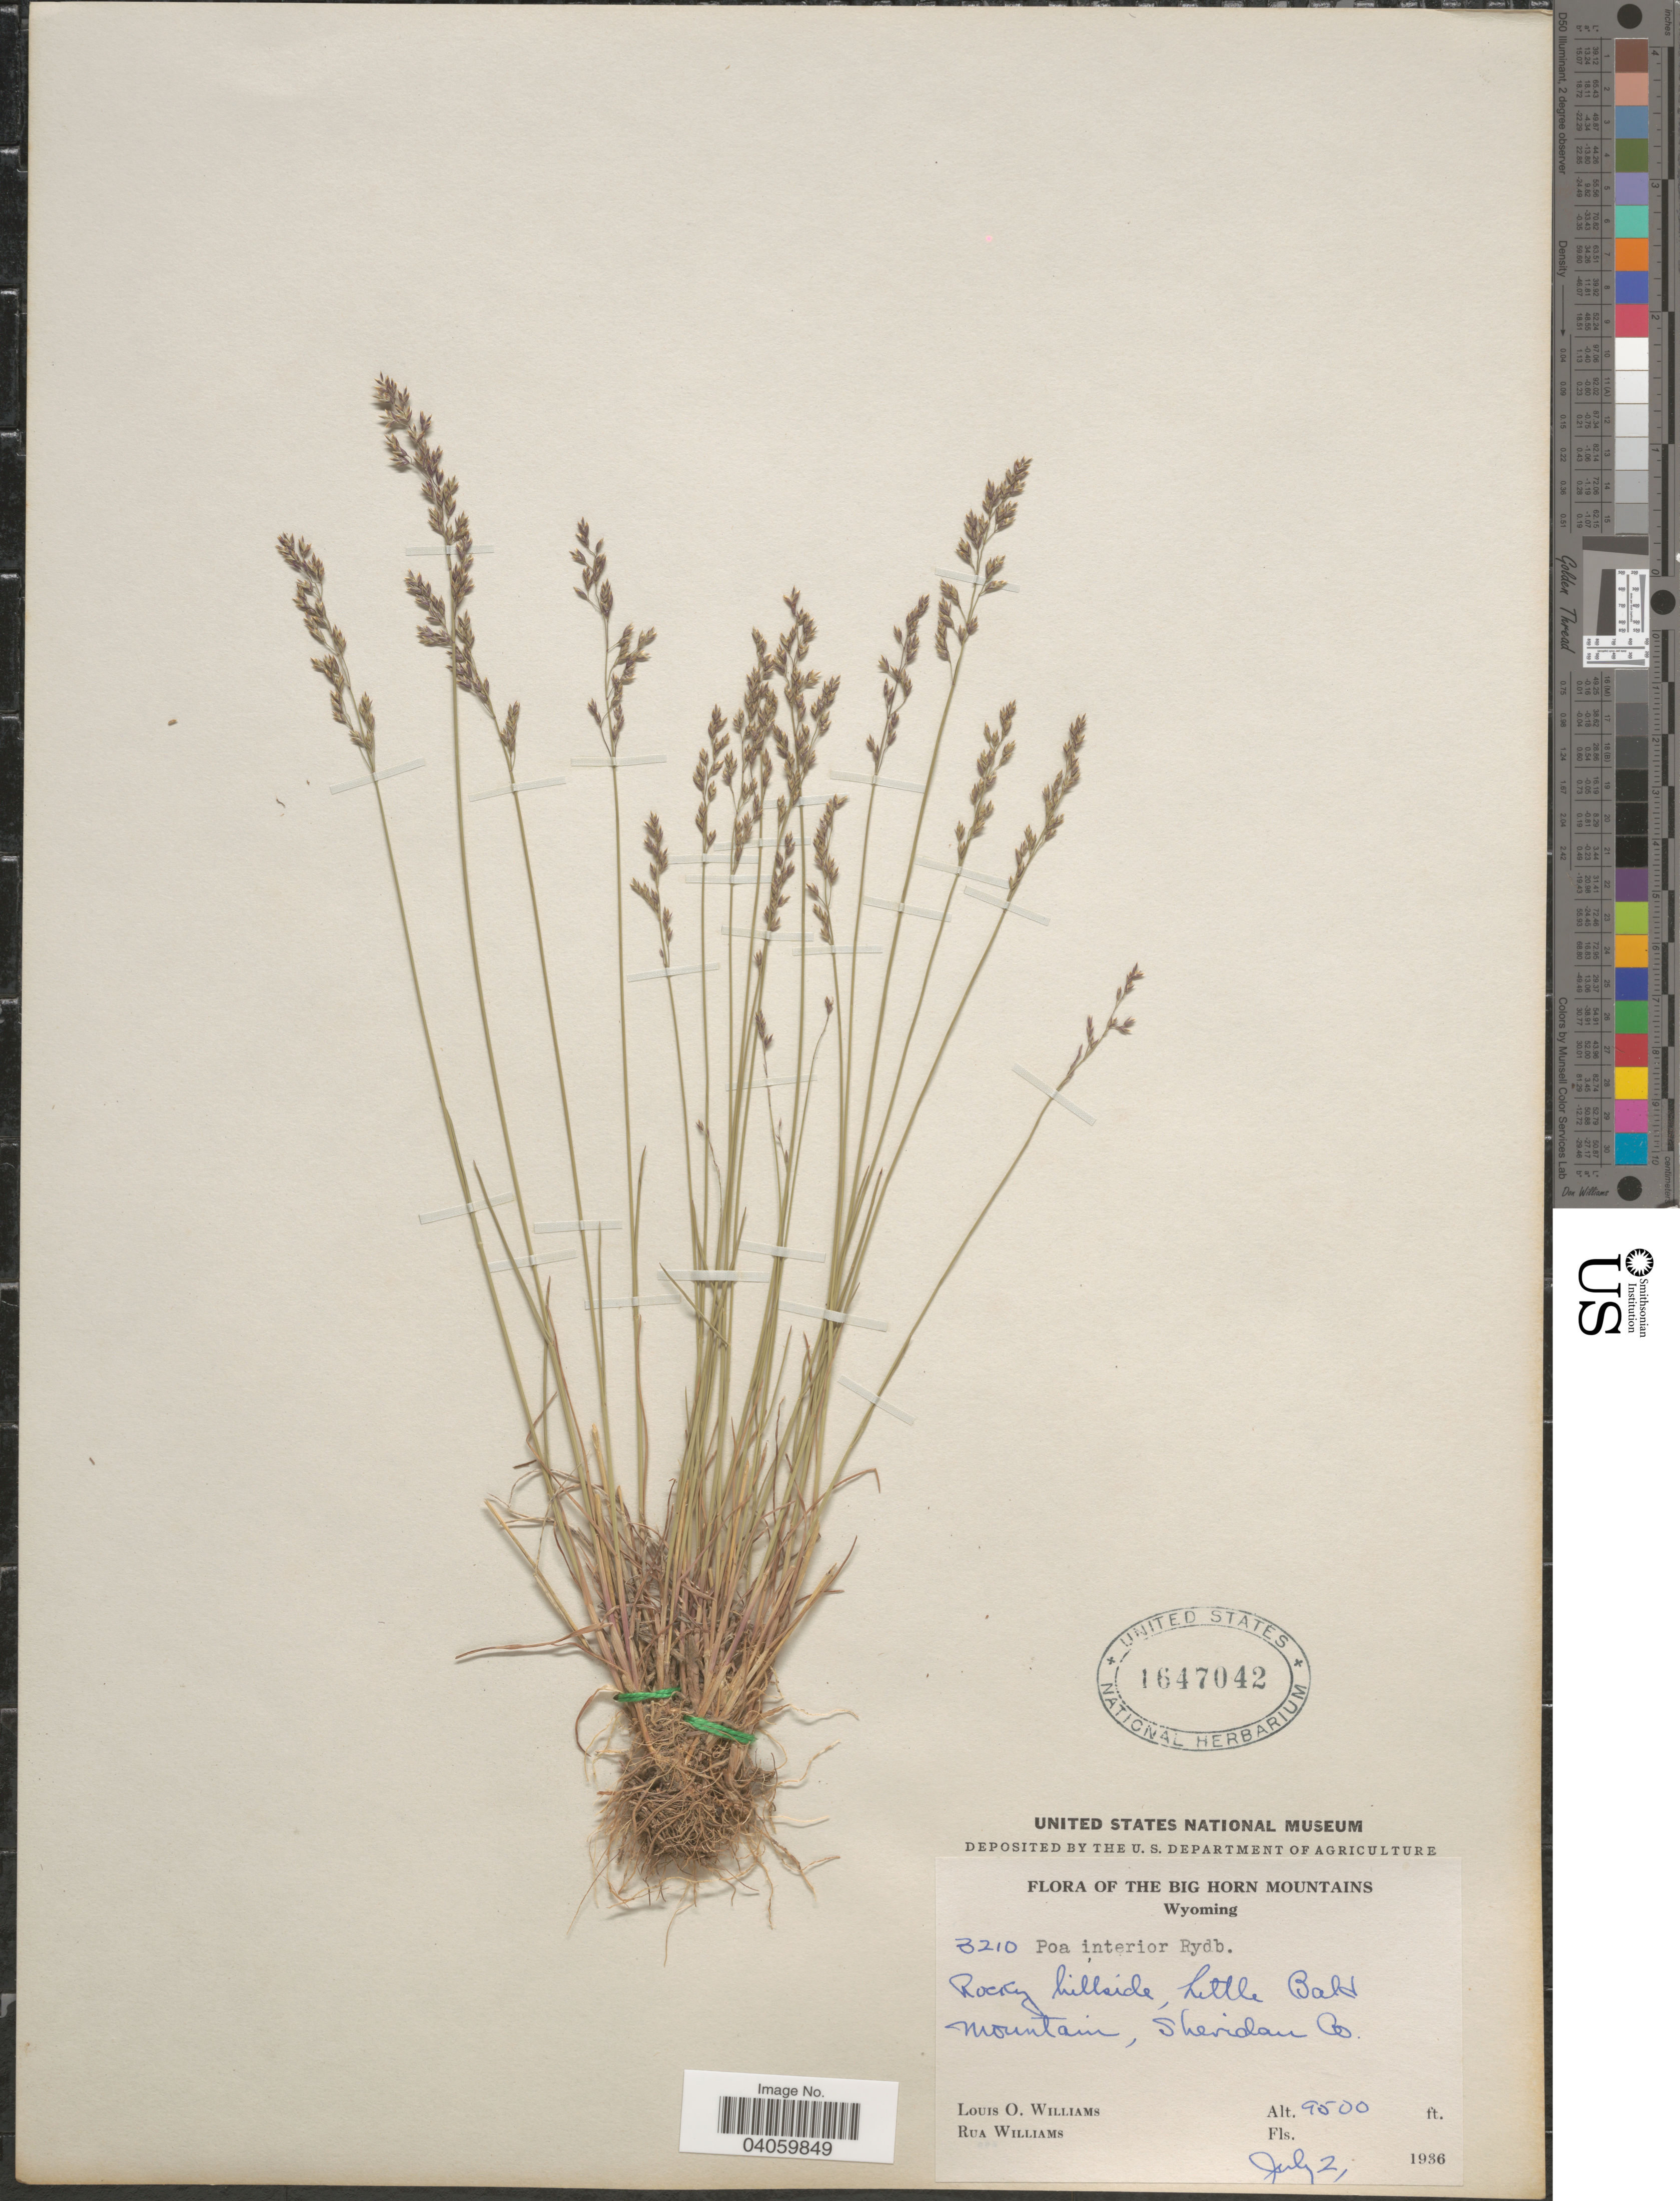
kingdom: Plantae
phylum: Tracheophyta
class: Liliopsida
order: Poales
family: Poaceae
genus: Poa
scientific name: Poa interior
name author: Rydb.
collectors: L. O. Williams & R. P. Williams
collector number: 3210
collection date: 1936-07-02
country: United States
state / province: Wyoming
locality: The Big Horn Mountains. Rocky hillside, Little Bald Mountain, Sheridan Co.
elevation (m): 2896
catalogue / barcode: US 1647042